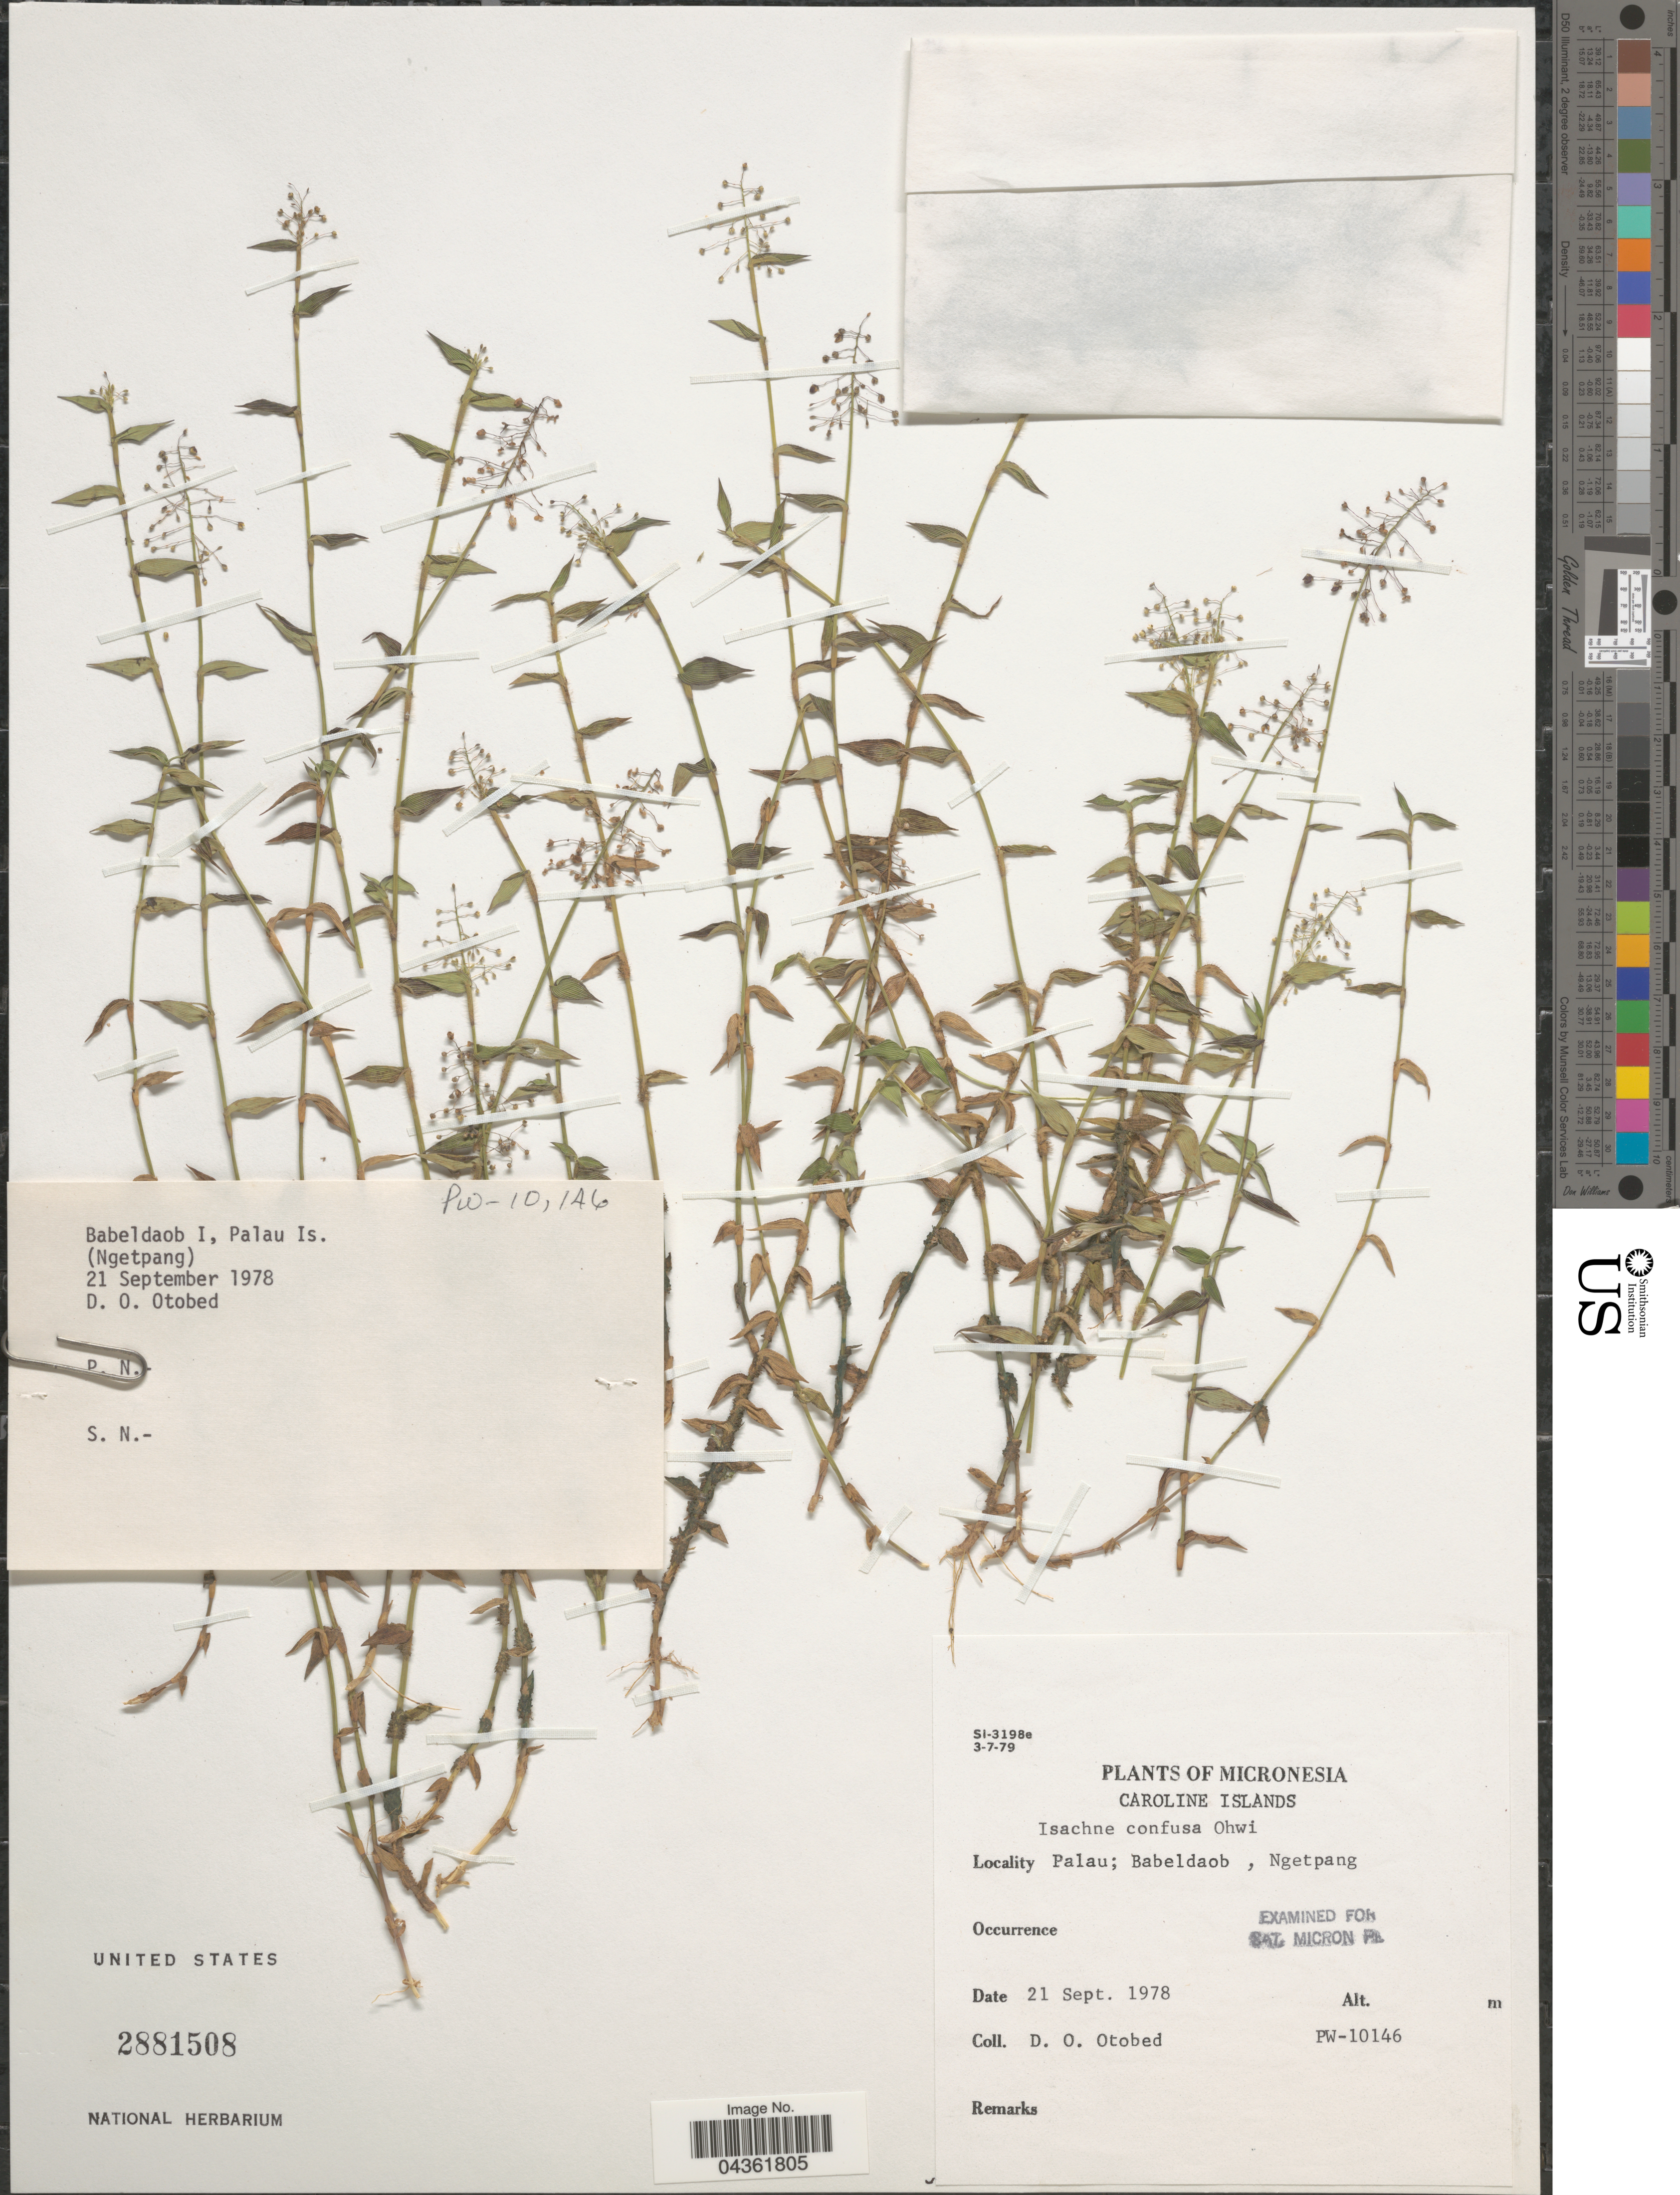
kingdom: Plantae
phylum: Tracheophyta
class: Liliopsida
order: Poales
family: Poaceae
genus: Isachne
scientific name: Isachne confusa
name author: Ohwi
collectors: D. O. Otobed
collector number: PW-10146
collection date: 1978-09-21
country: Palau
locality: Micronesia. Caroline Islands. Palau; Babeldaob, Ngetpang.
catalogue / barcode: US 2881508